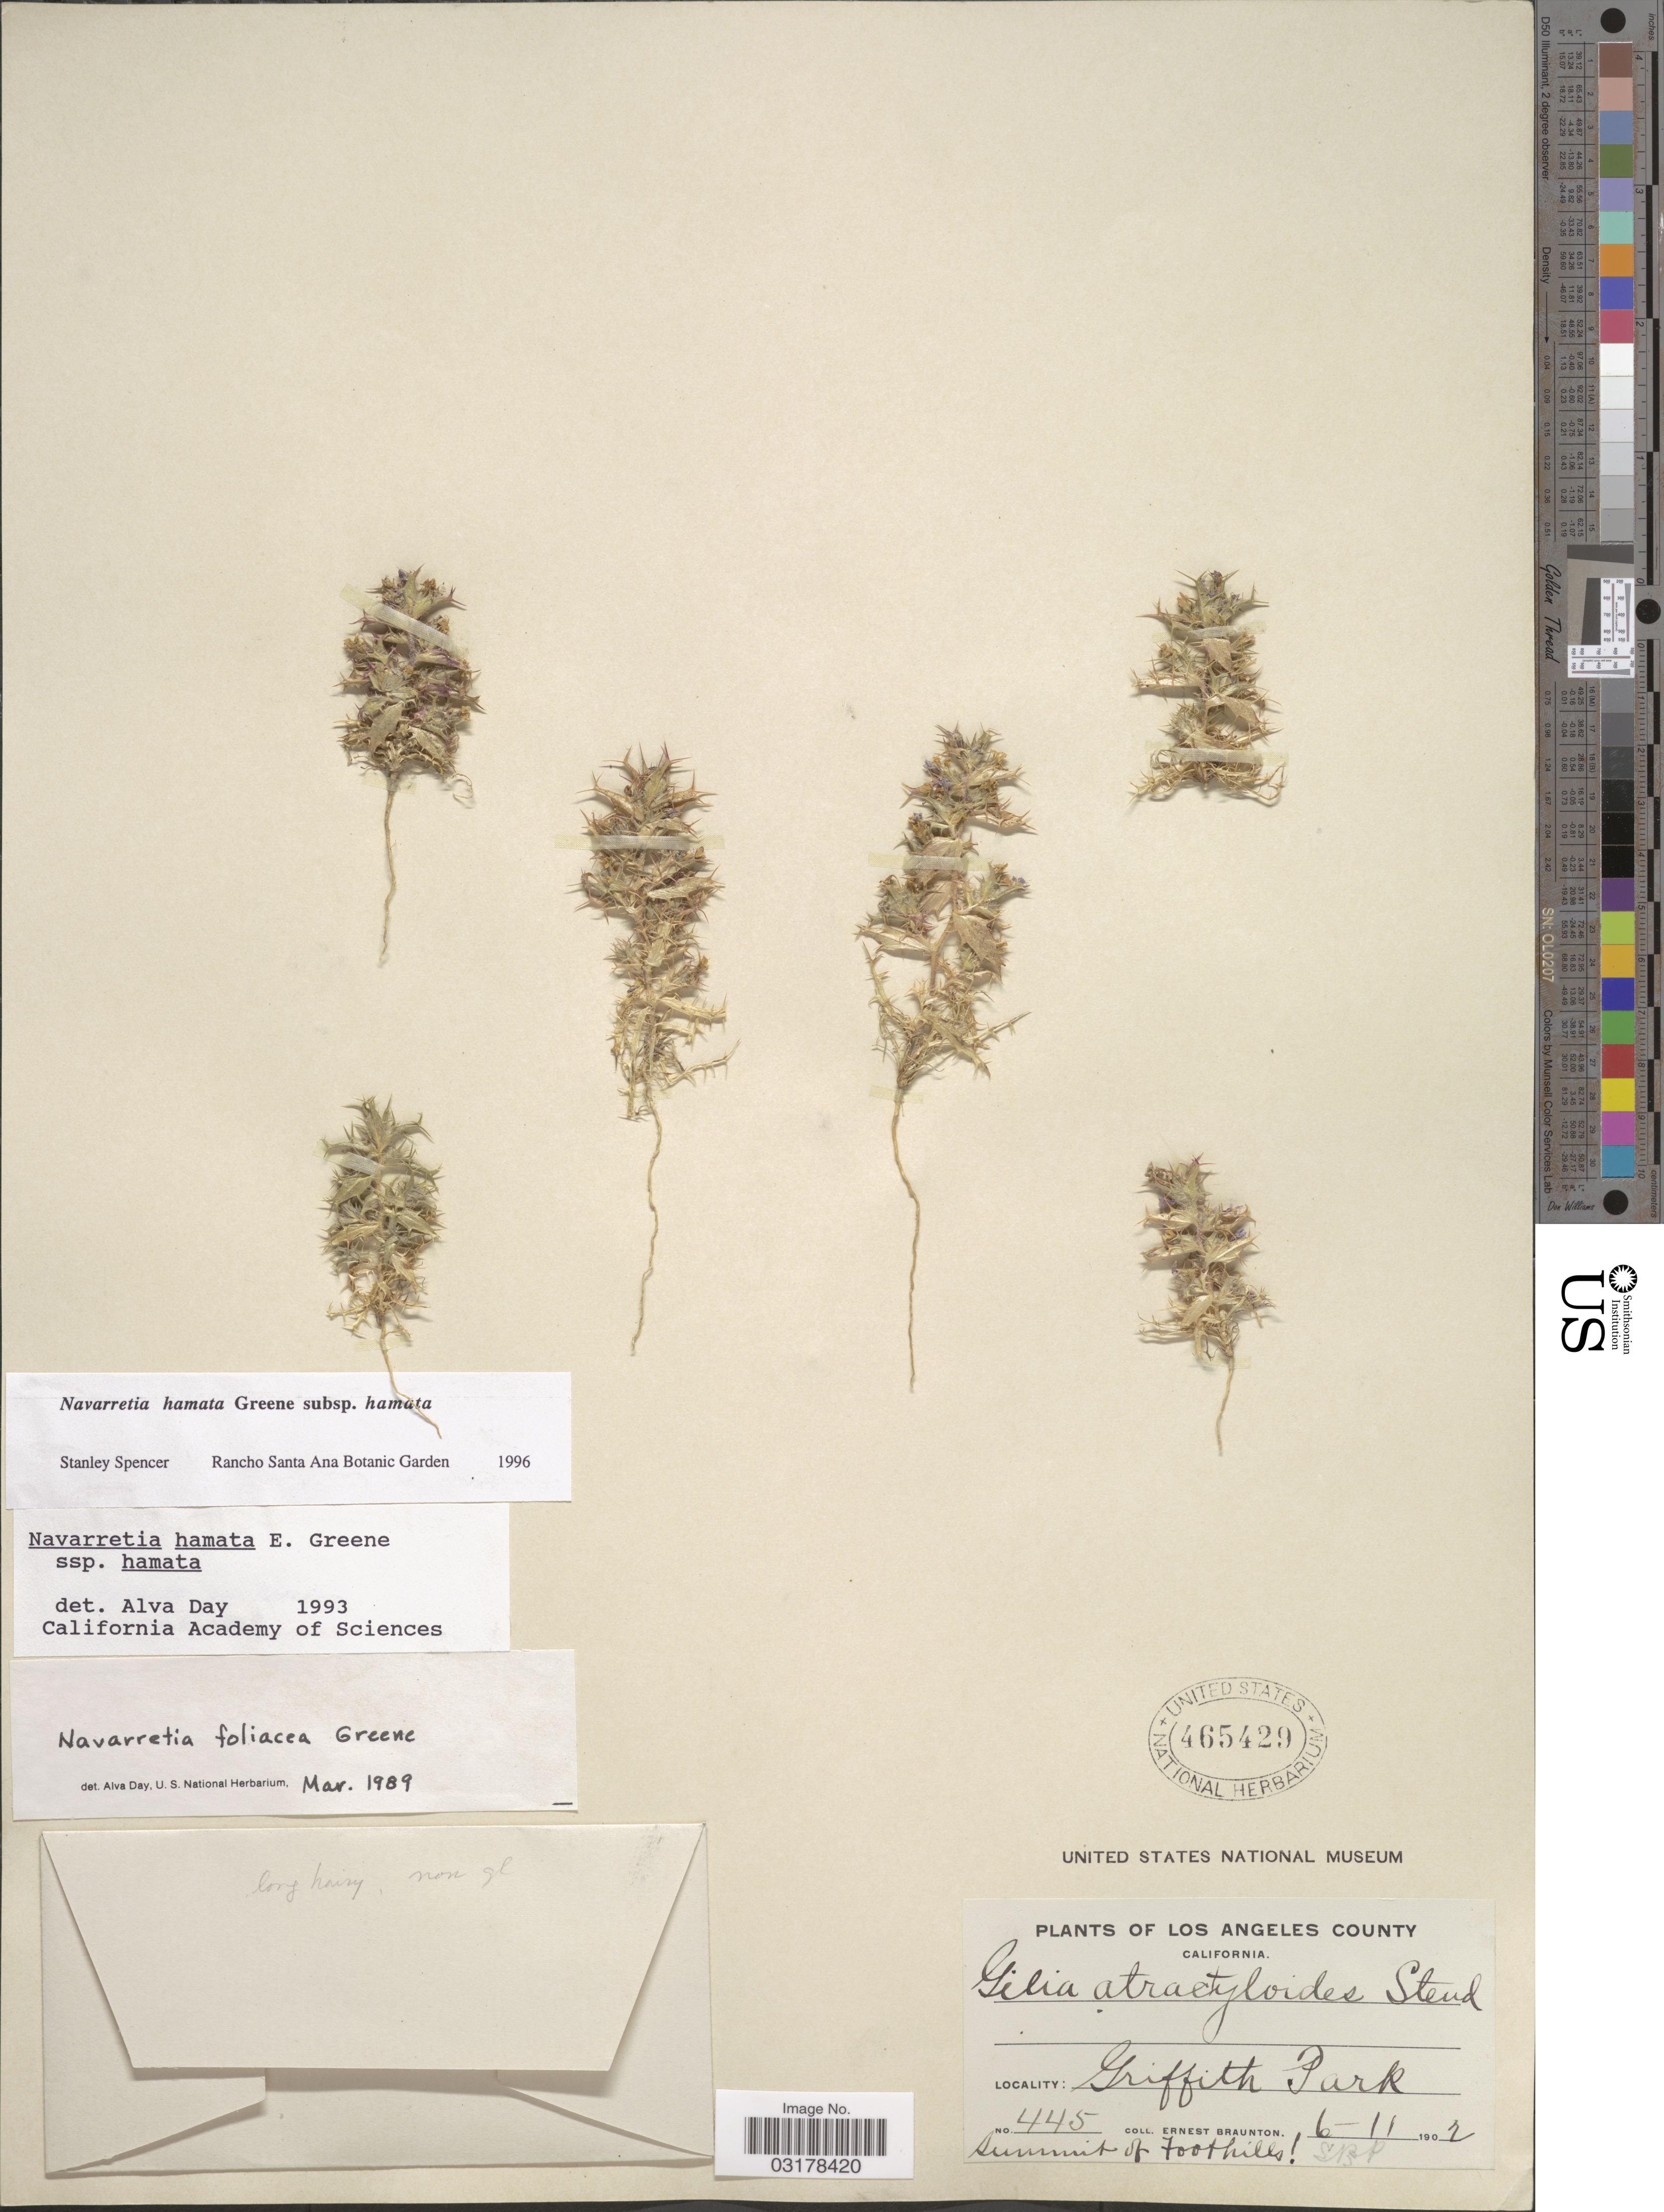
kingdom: Plantae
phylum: Tracheophyta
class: Magnoliopsida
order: Ericales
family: Polemoniaceae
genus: Navarretia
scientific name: Navarretia hamata var. hamata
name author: Greene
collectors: E. Braunton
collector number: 445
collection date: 1902-06-11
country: United States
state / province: California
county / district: Los Angeles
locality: Los Angeles County. Griffith Park. Summit of Foothills.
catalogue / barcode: US 465429